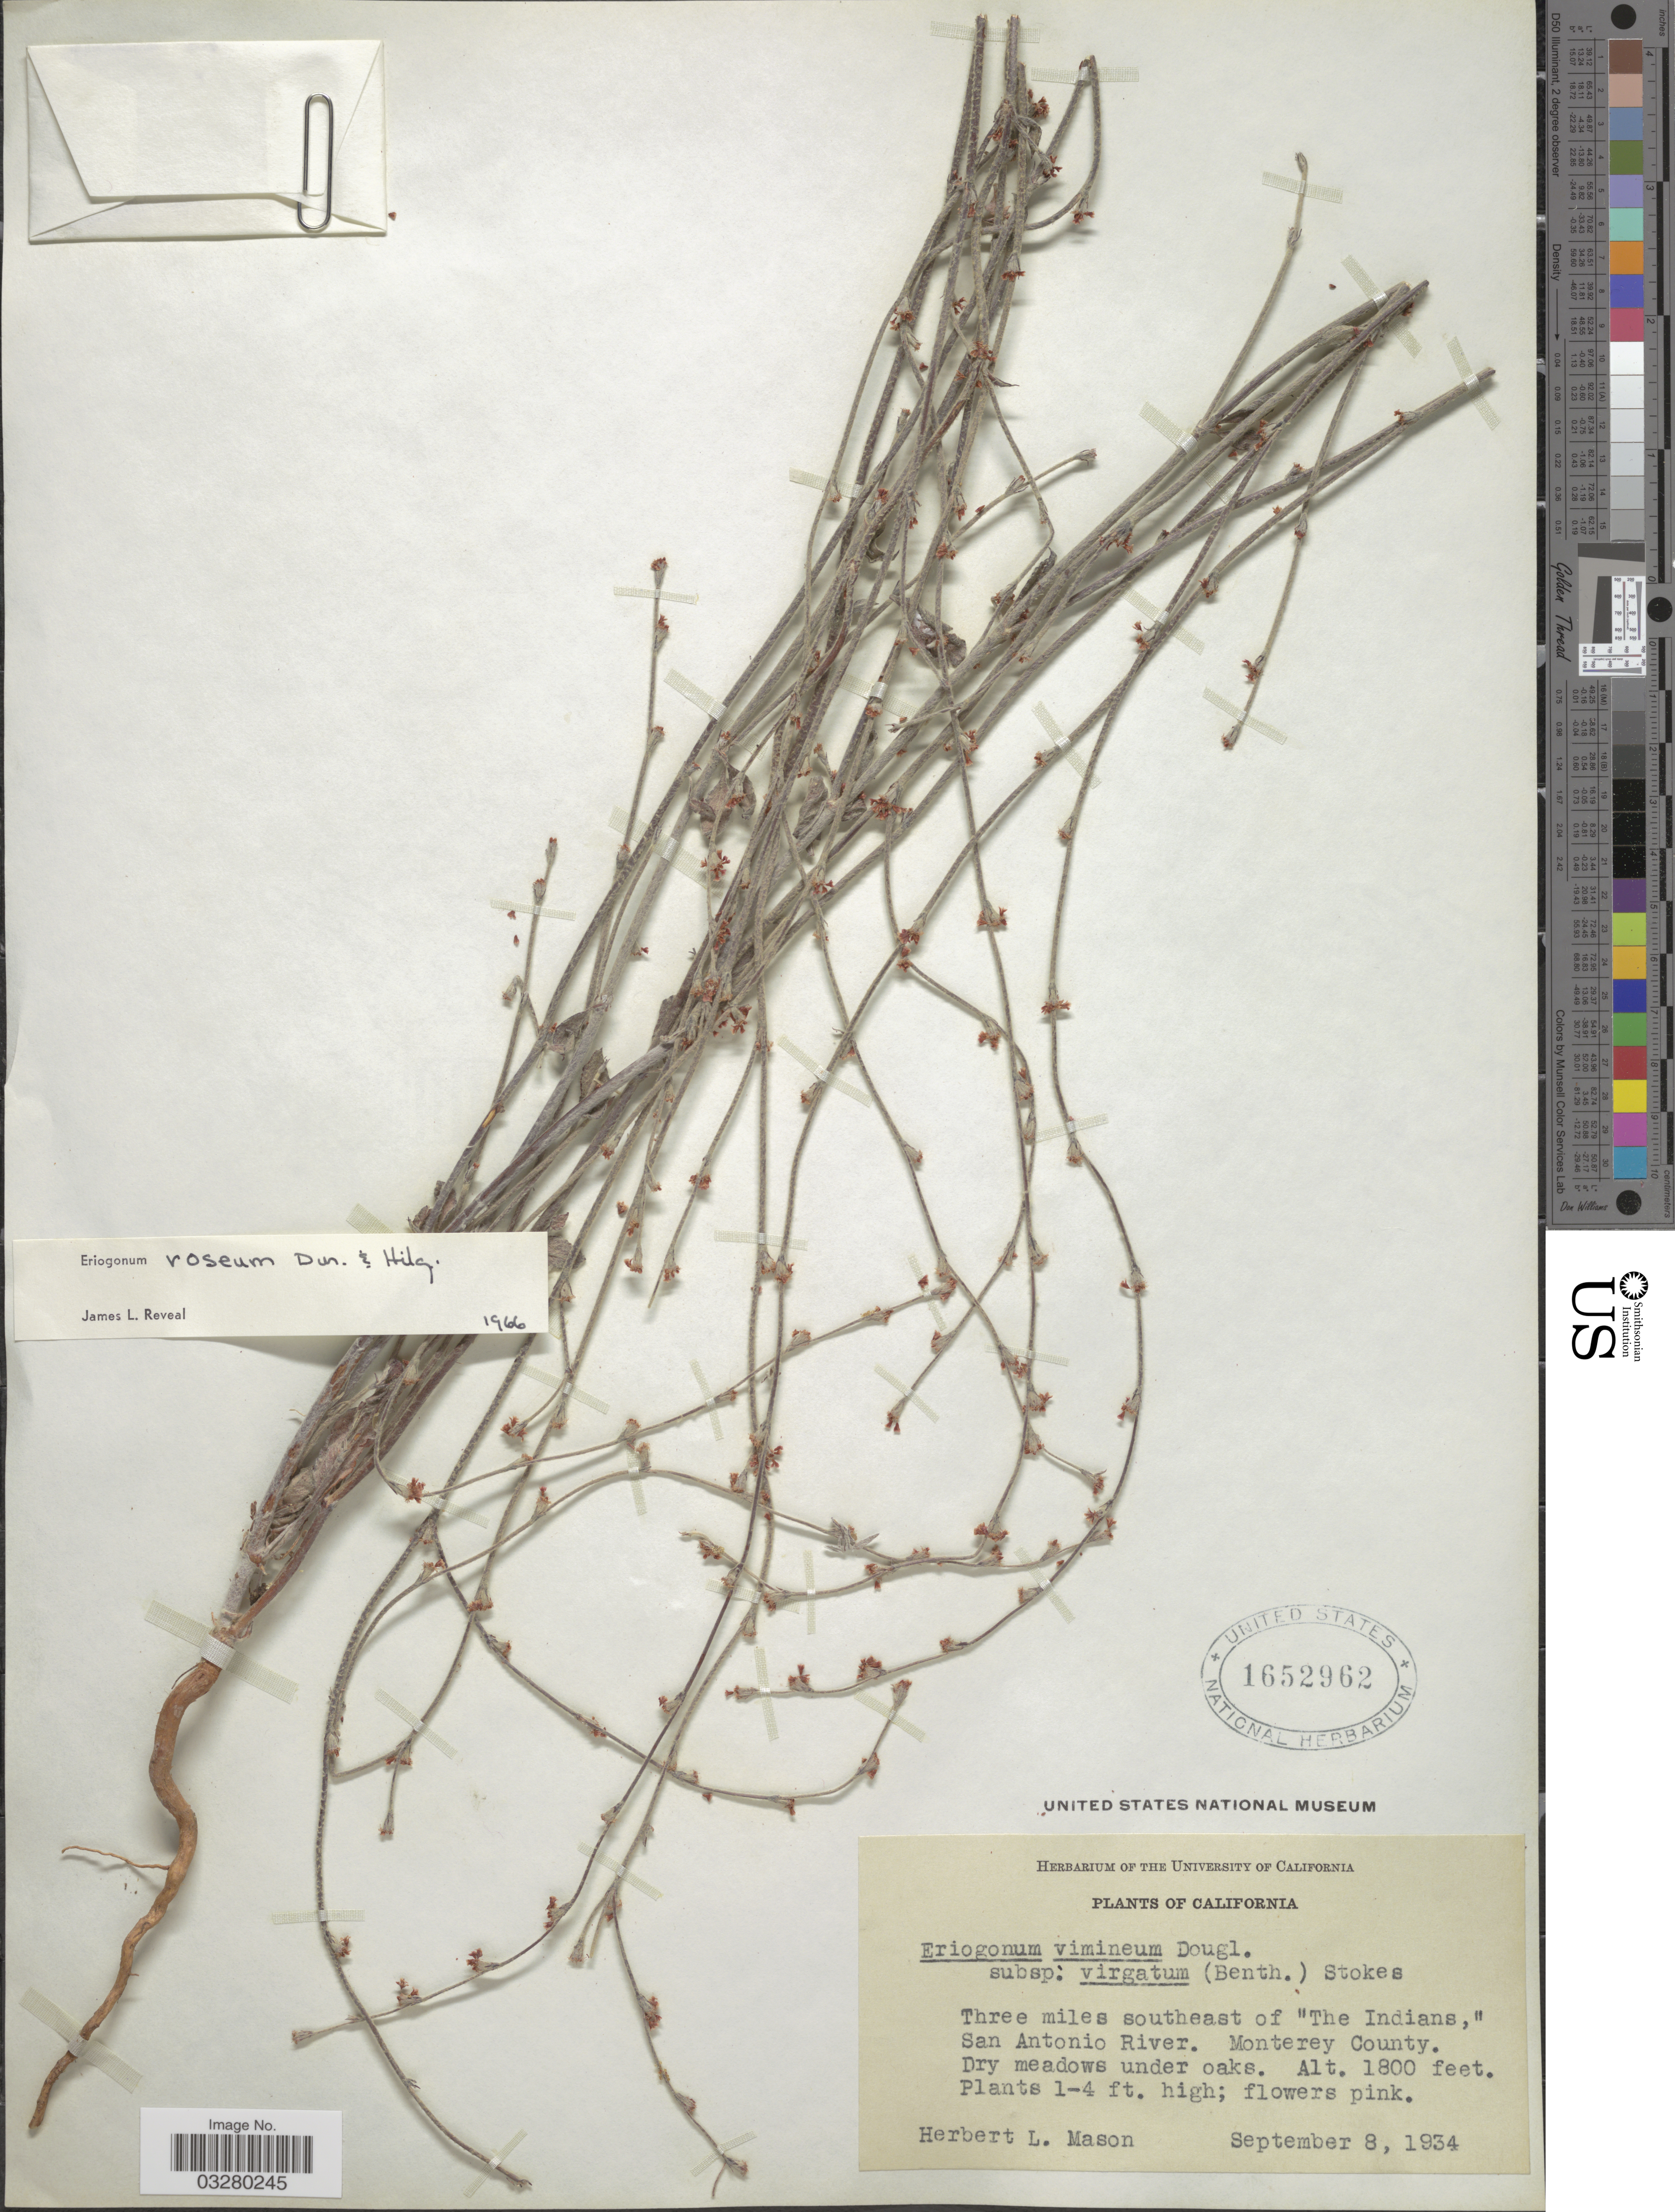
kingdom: Plantae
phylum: Tracheophyta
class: Magnoliopsida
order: Caryophyllales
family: Polygonaceae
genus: Eriogonum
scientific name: Eriogonum roseum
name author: Durand & Hilg.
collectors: H. L. Mason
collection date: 1934-09-08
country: United States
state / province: California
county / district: Monterey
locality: Three miles southeast of "The Indians," San Antonio River. Monterey County.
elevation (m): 549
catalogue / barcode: US 1652962